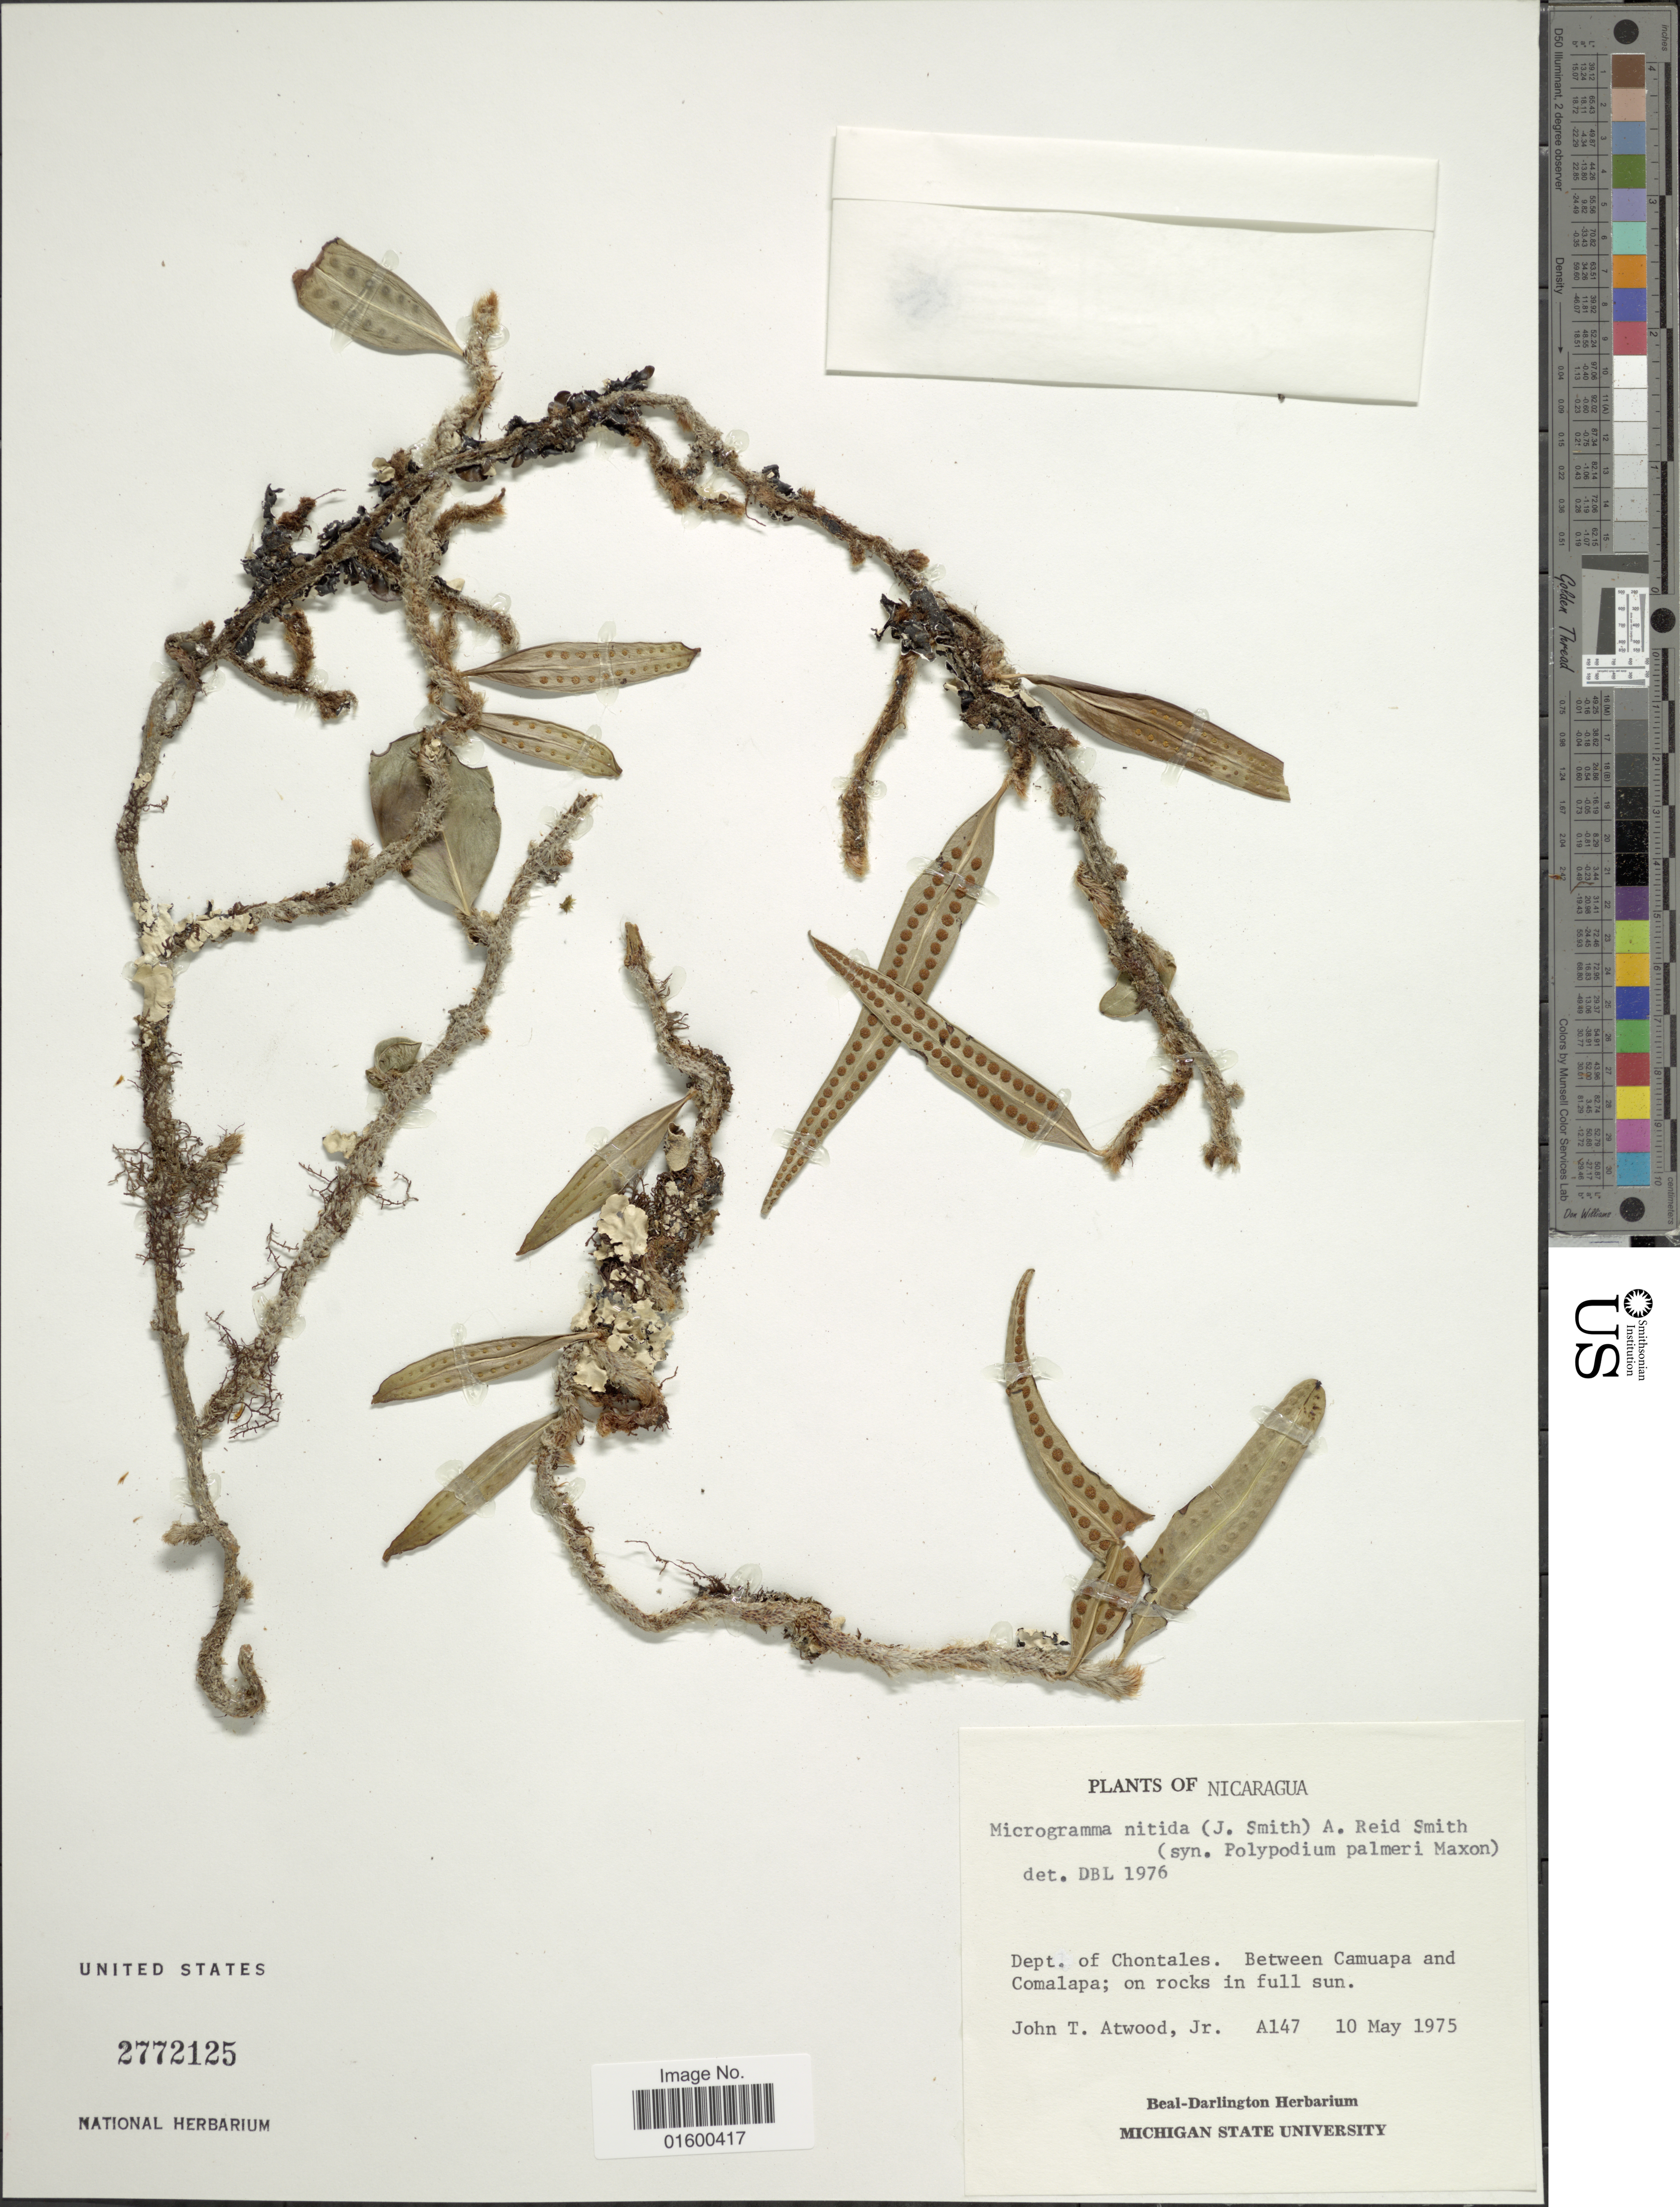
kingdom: Plantae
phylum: Tracheophyta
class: Polypodiopsida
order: Polypodiales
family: Polypodiaceae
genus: Microgramma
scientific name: Microgramma nitida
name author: (J. Sm.) A.R. Sm.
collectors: J. T. Atwood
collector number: A147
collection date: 1975-05-10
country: Nicaragua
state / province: Chontales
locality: Dept. of Chontales, between Camuapa and Comalapa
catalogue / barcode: US 2772125